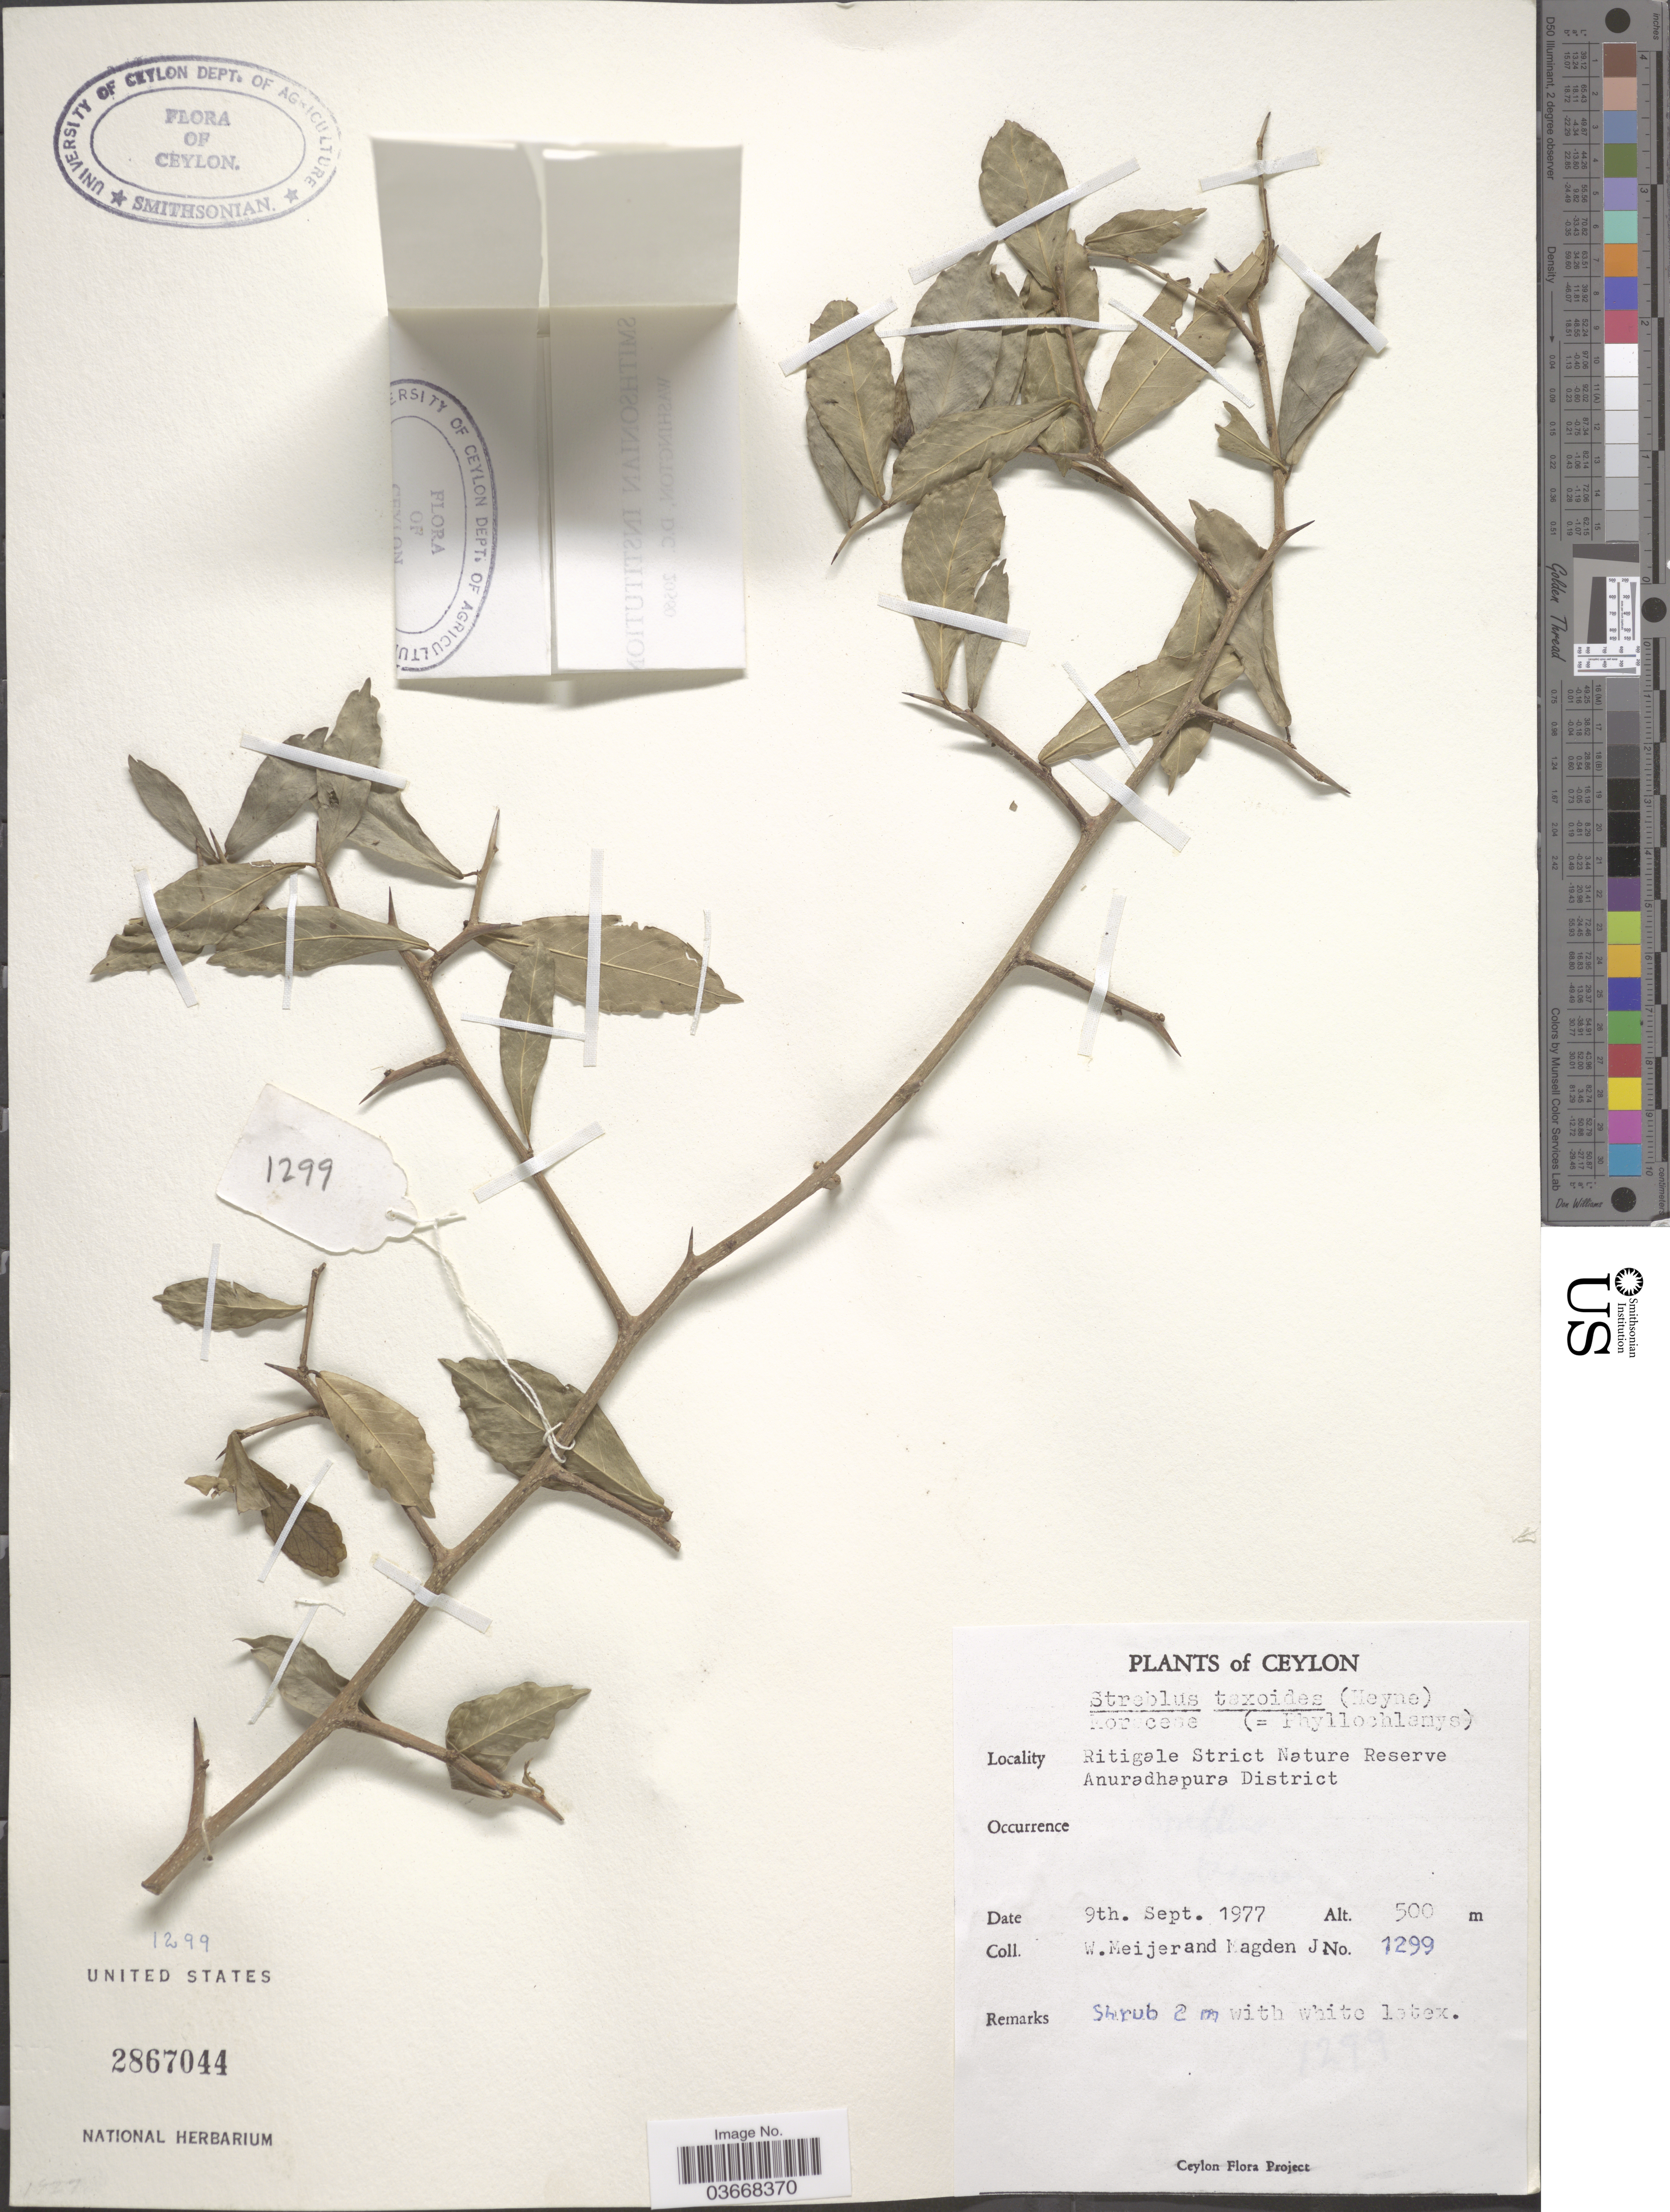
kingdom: Plantae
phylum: Tracheophyta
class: Magnoliopsida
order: Rosales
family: Moraceae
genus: Taxotrophis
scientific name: Taxotrophis taxoides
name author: (B. Heyne ex Roth) Chew ex E. M. Gardner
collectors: W. Meijer & J. Magden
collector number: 1299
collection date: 1977-09-09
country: Sri Lanka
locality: Ceylon. Ritigale Strict Nature Reserve Anuradhapura District.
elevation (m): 500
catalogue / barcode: US 2867044